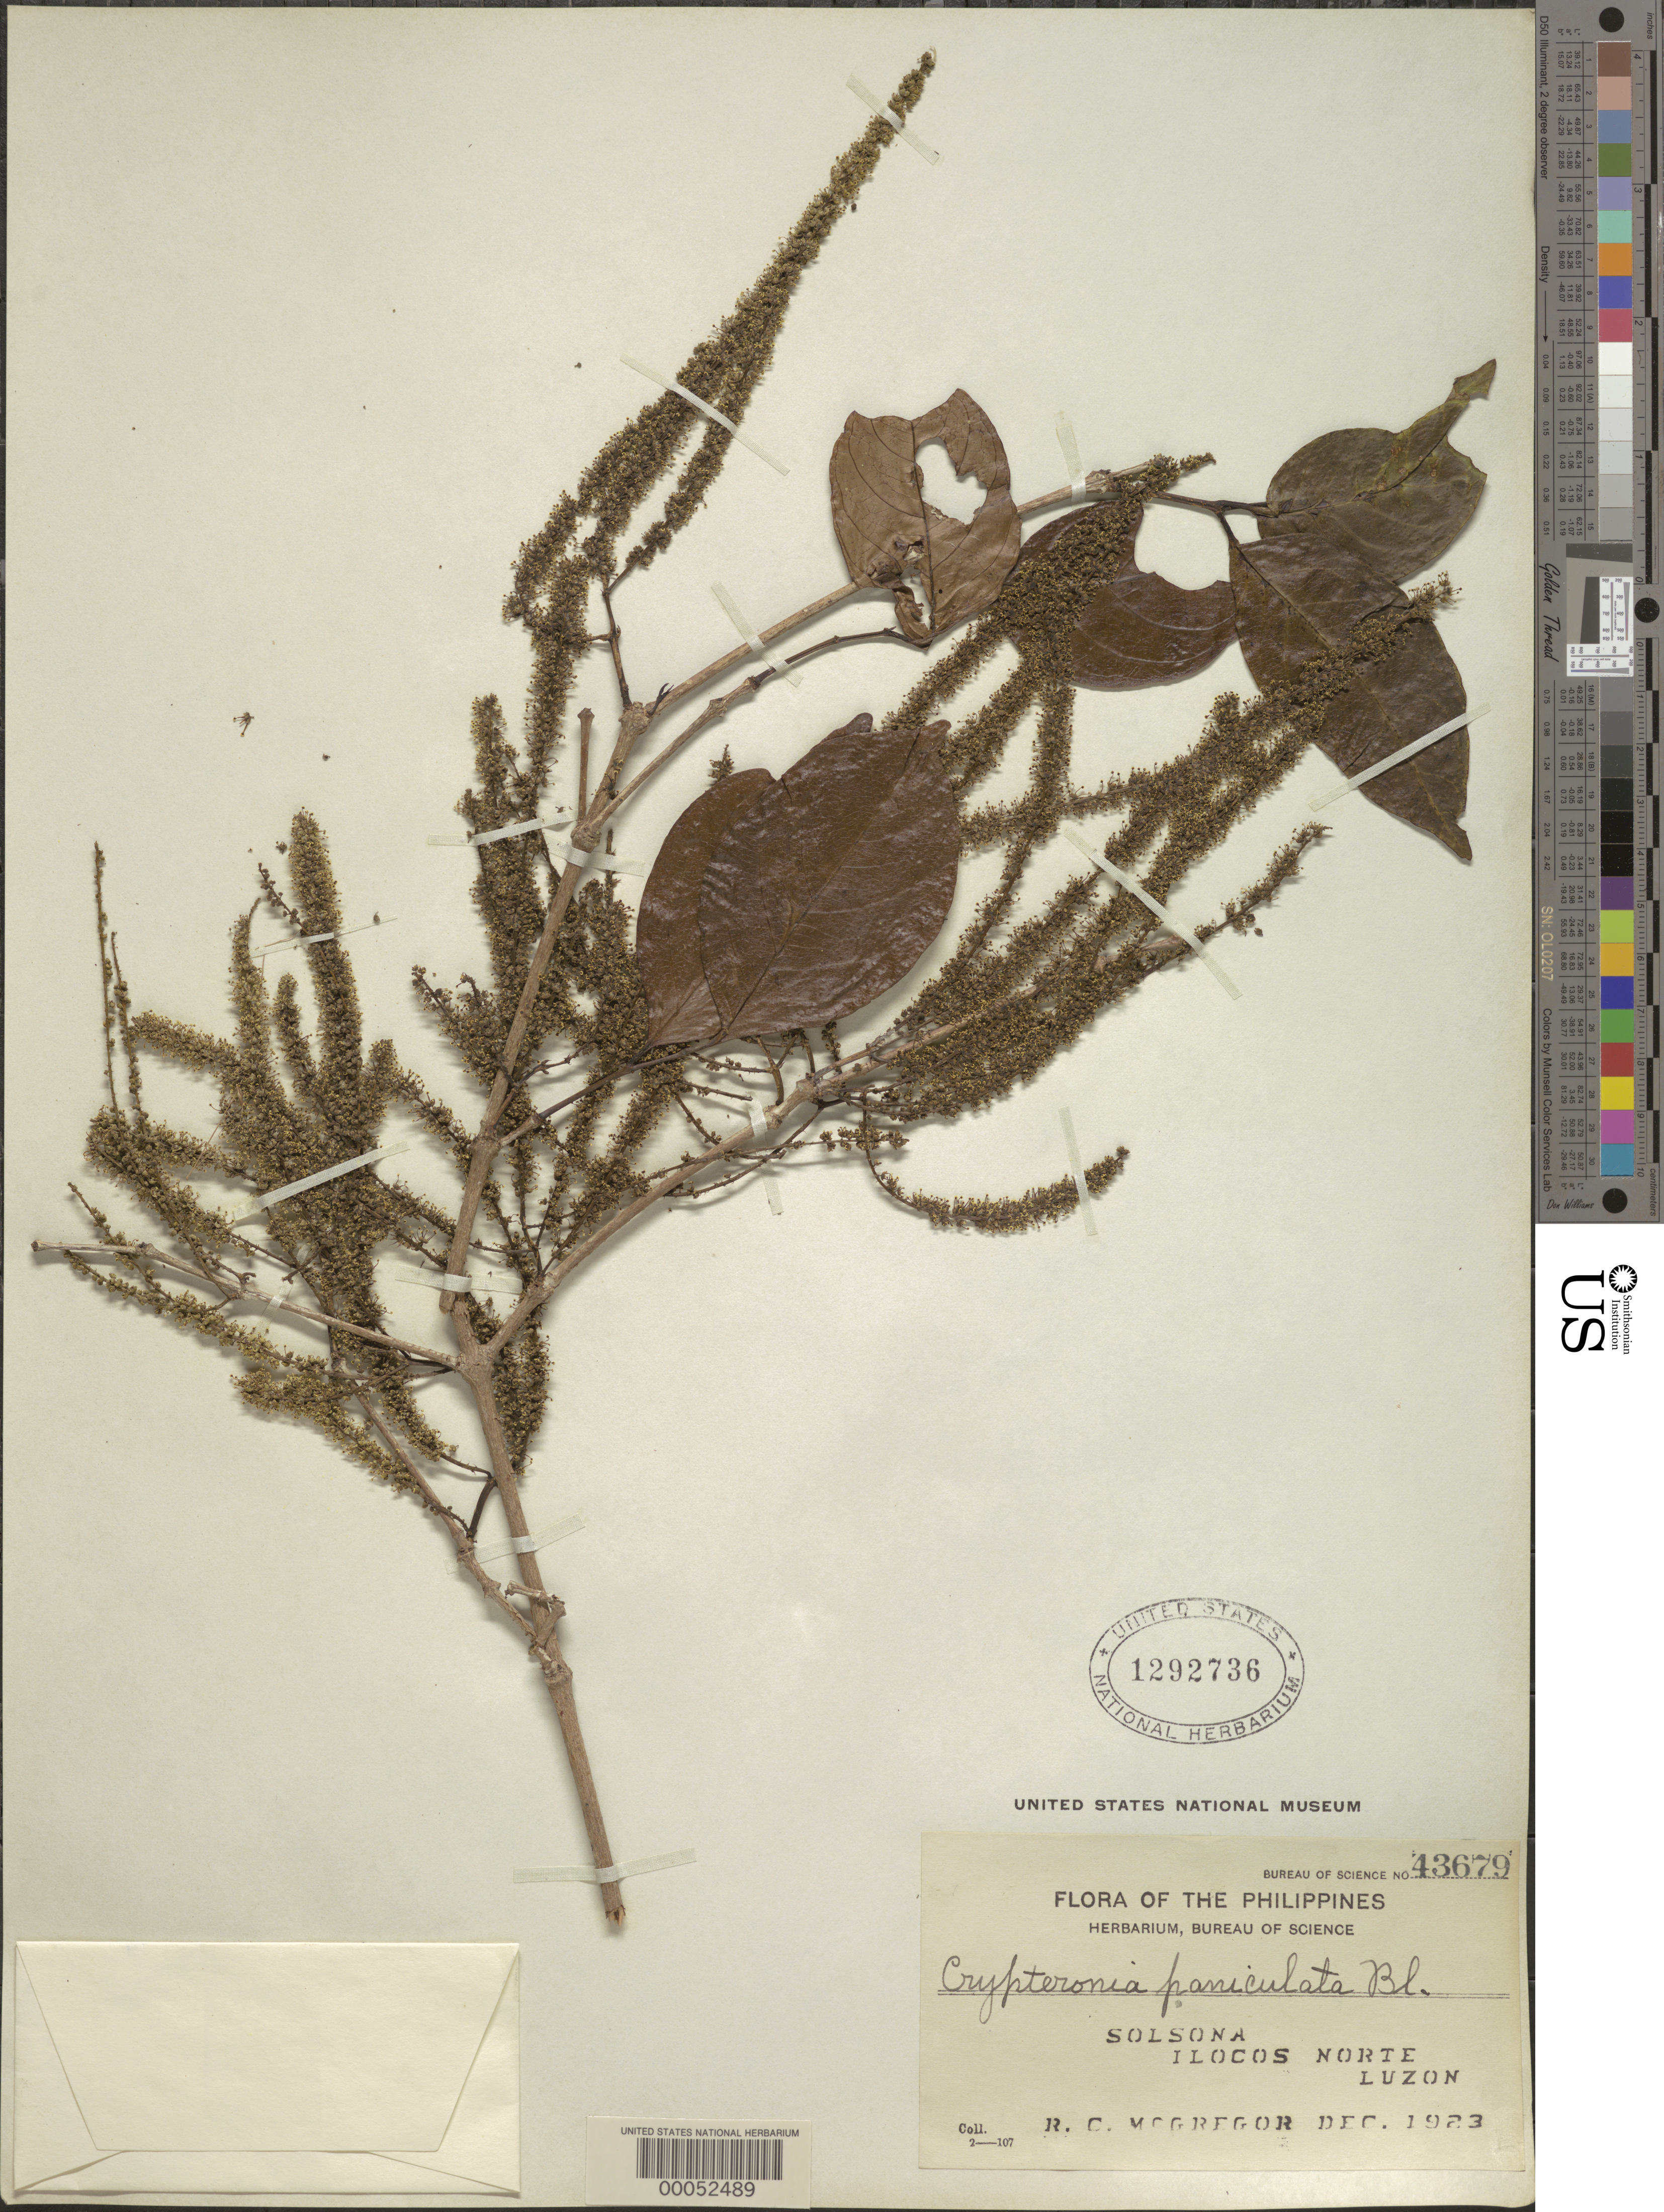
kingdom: Plantae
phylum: Tracheophyta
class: Magnoliopsida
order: Myrtales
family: Crypteroniaceae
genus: Crypteronia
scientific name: Crypteronia paniculata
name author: Blume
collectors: R. C. McGregor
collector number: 43679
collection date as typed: Dec 1923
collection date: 1923-12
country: Philippines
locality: Solsona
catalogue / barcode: US 1292736